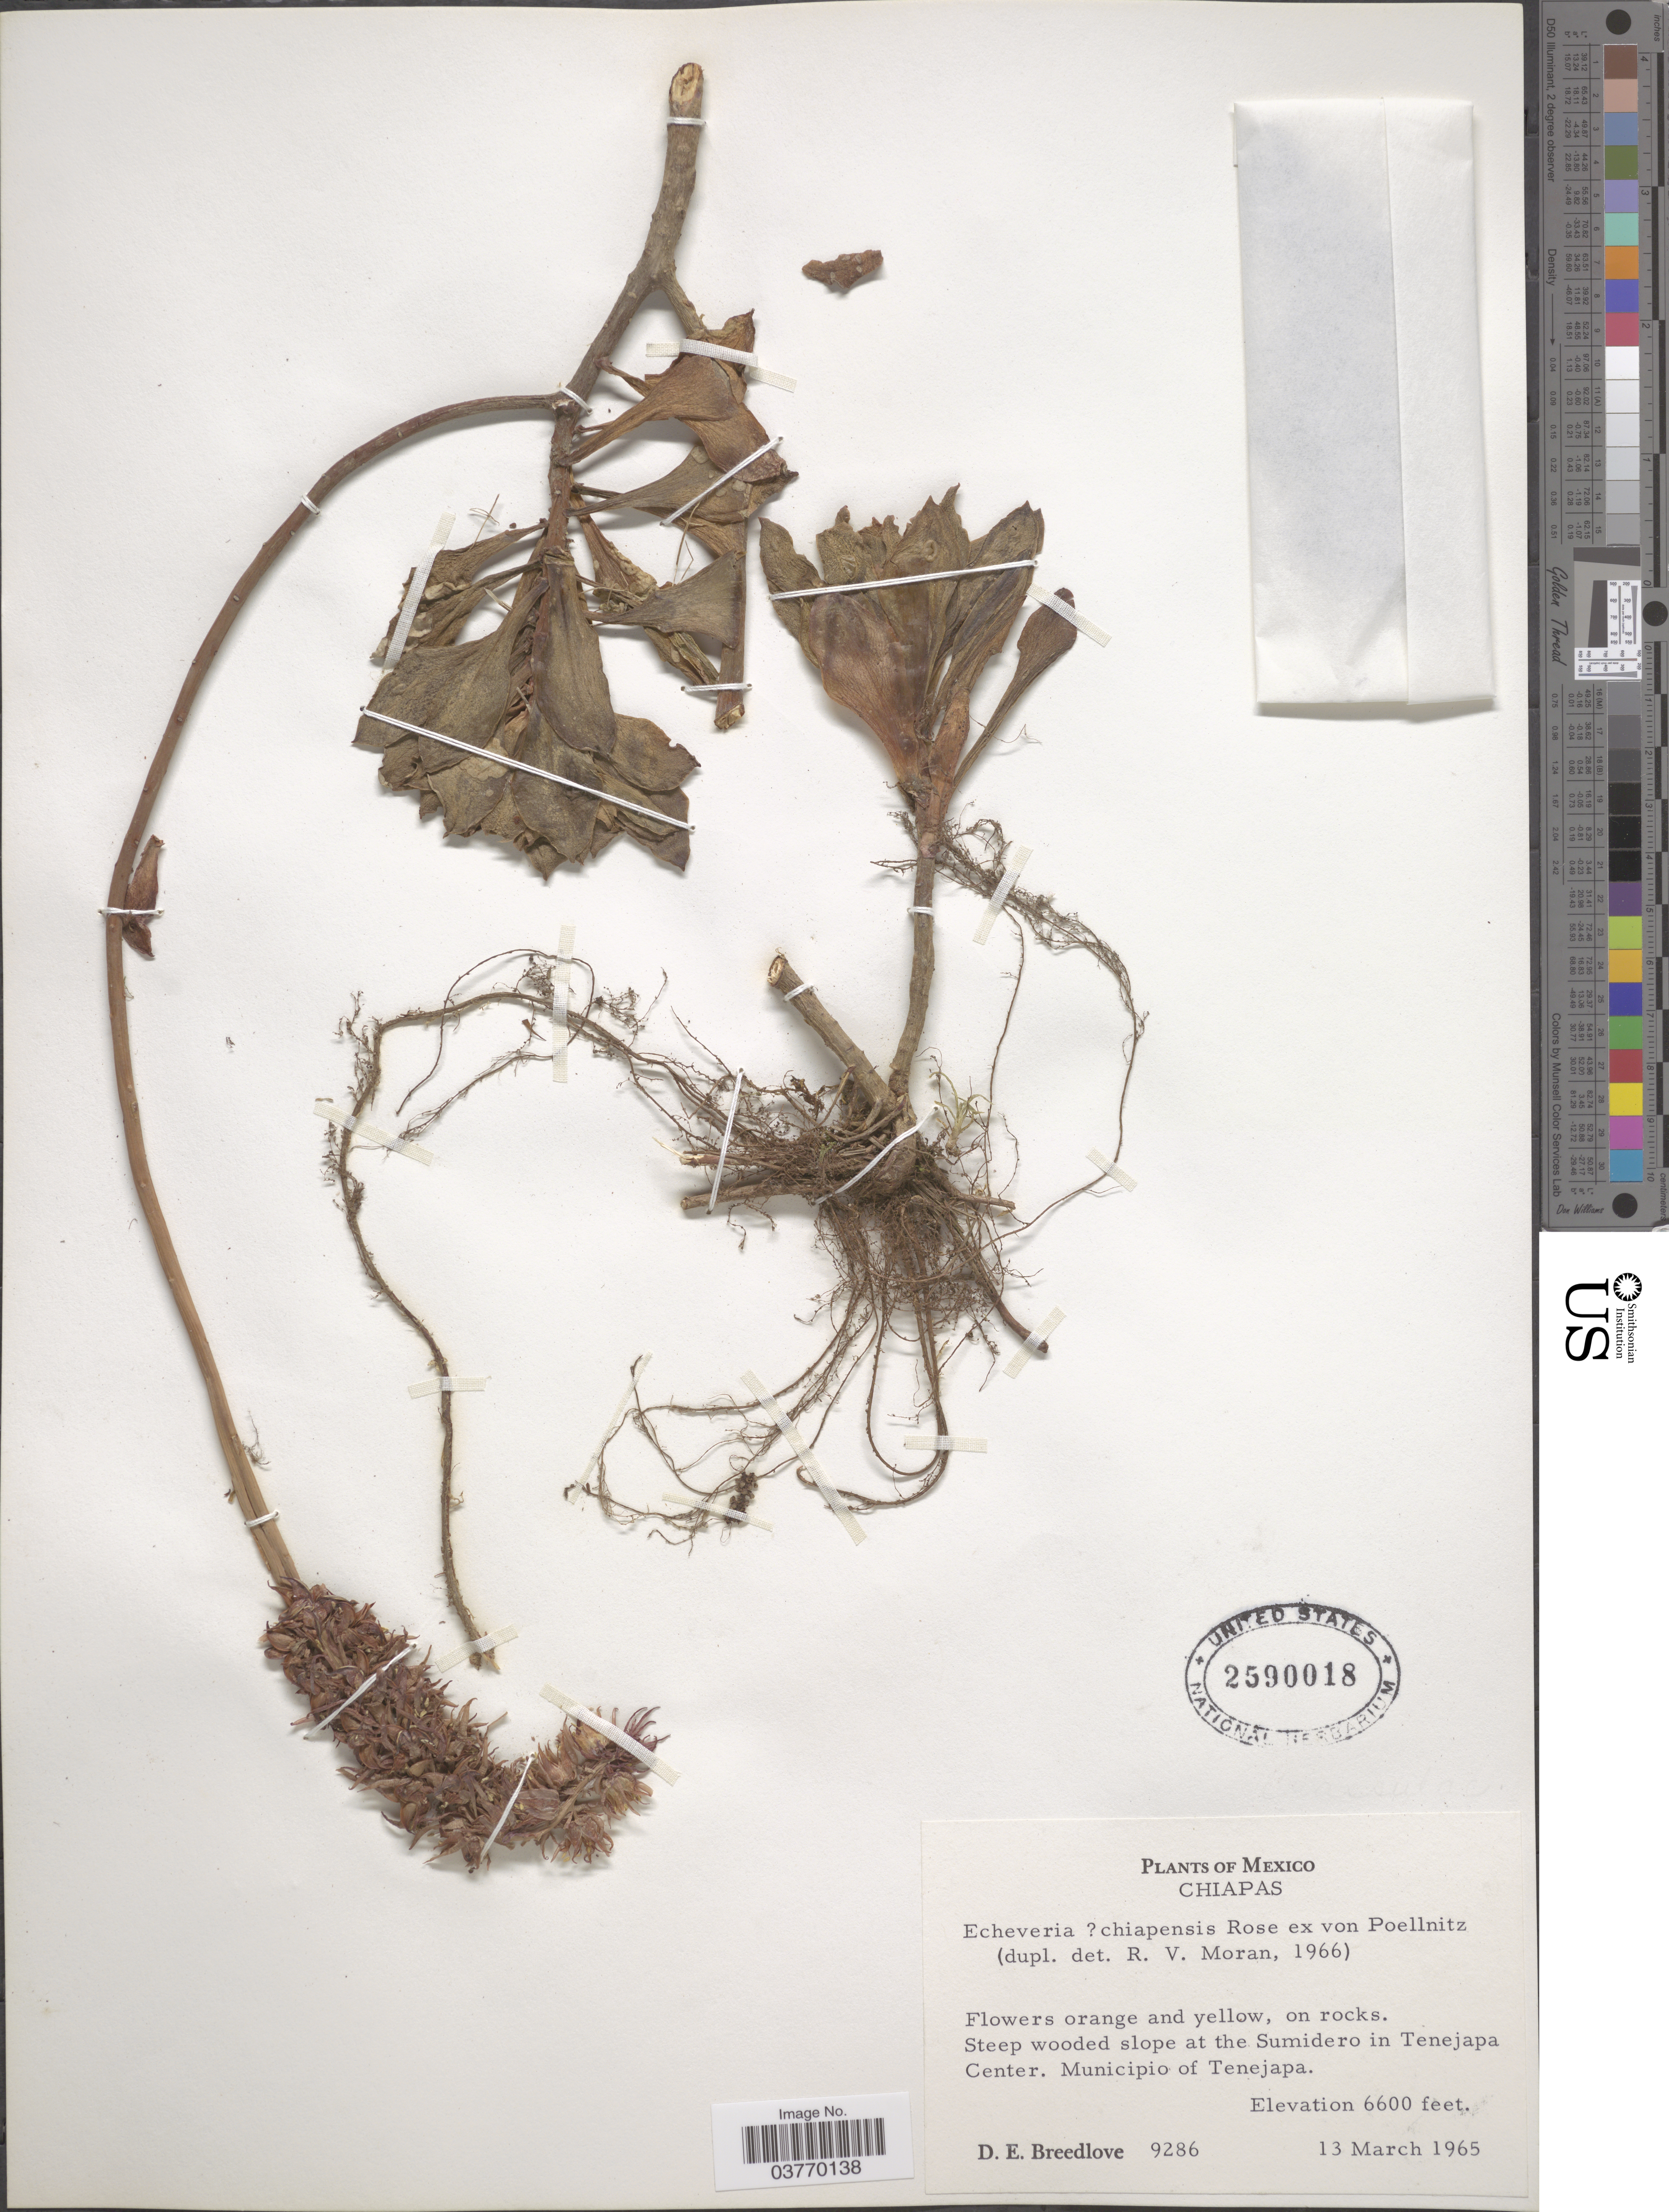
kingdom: Plantae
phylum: Tracheophyta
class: Magnoliopsida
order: Saxifragales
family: Crassulaceae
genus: Echeveria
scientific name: Echeveria chiapensis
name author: Rose ex Poelln.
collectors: D. E. Breedlove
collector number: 9286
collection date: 1965-03-13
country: Mexico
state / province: Chiapas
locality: Steep wooded slope at the Sumidero in Tenejapa Center. Municipio of Tenejapa.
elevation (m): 2012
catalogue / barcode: US 2590018